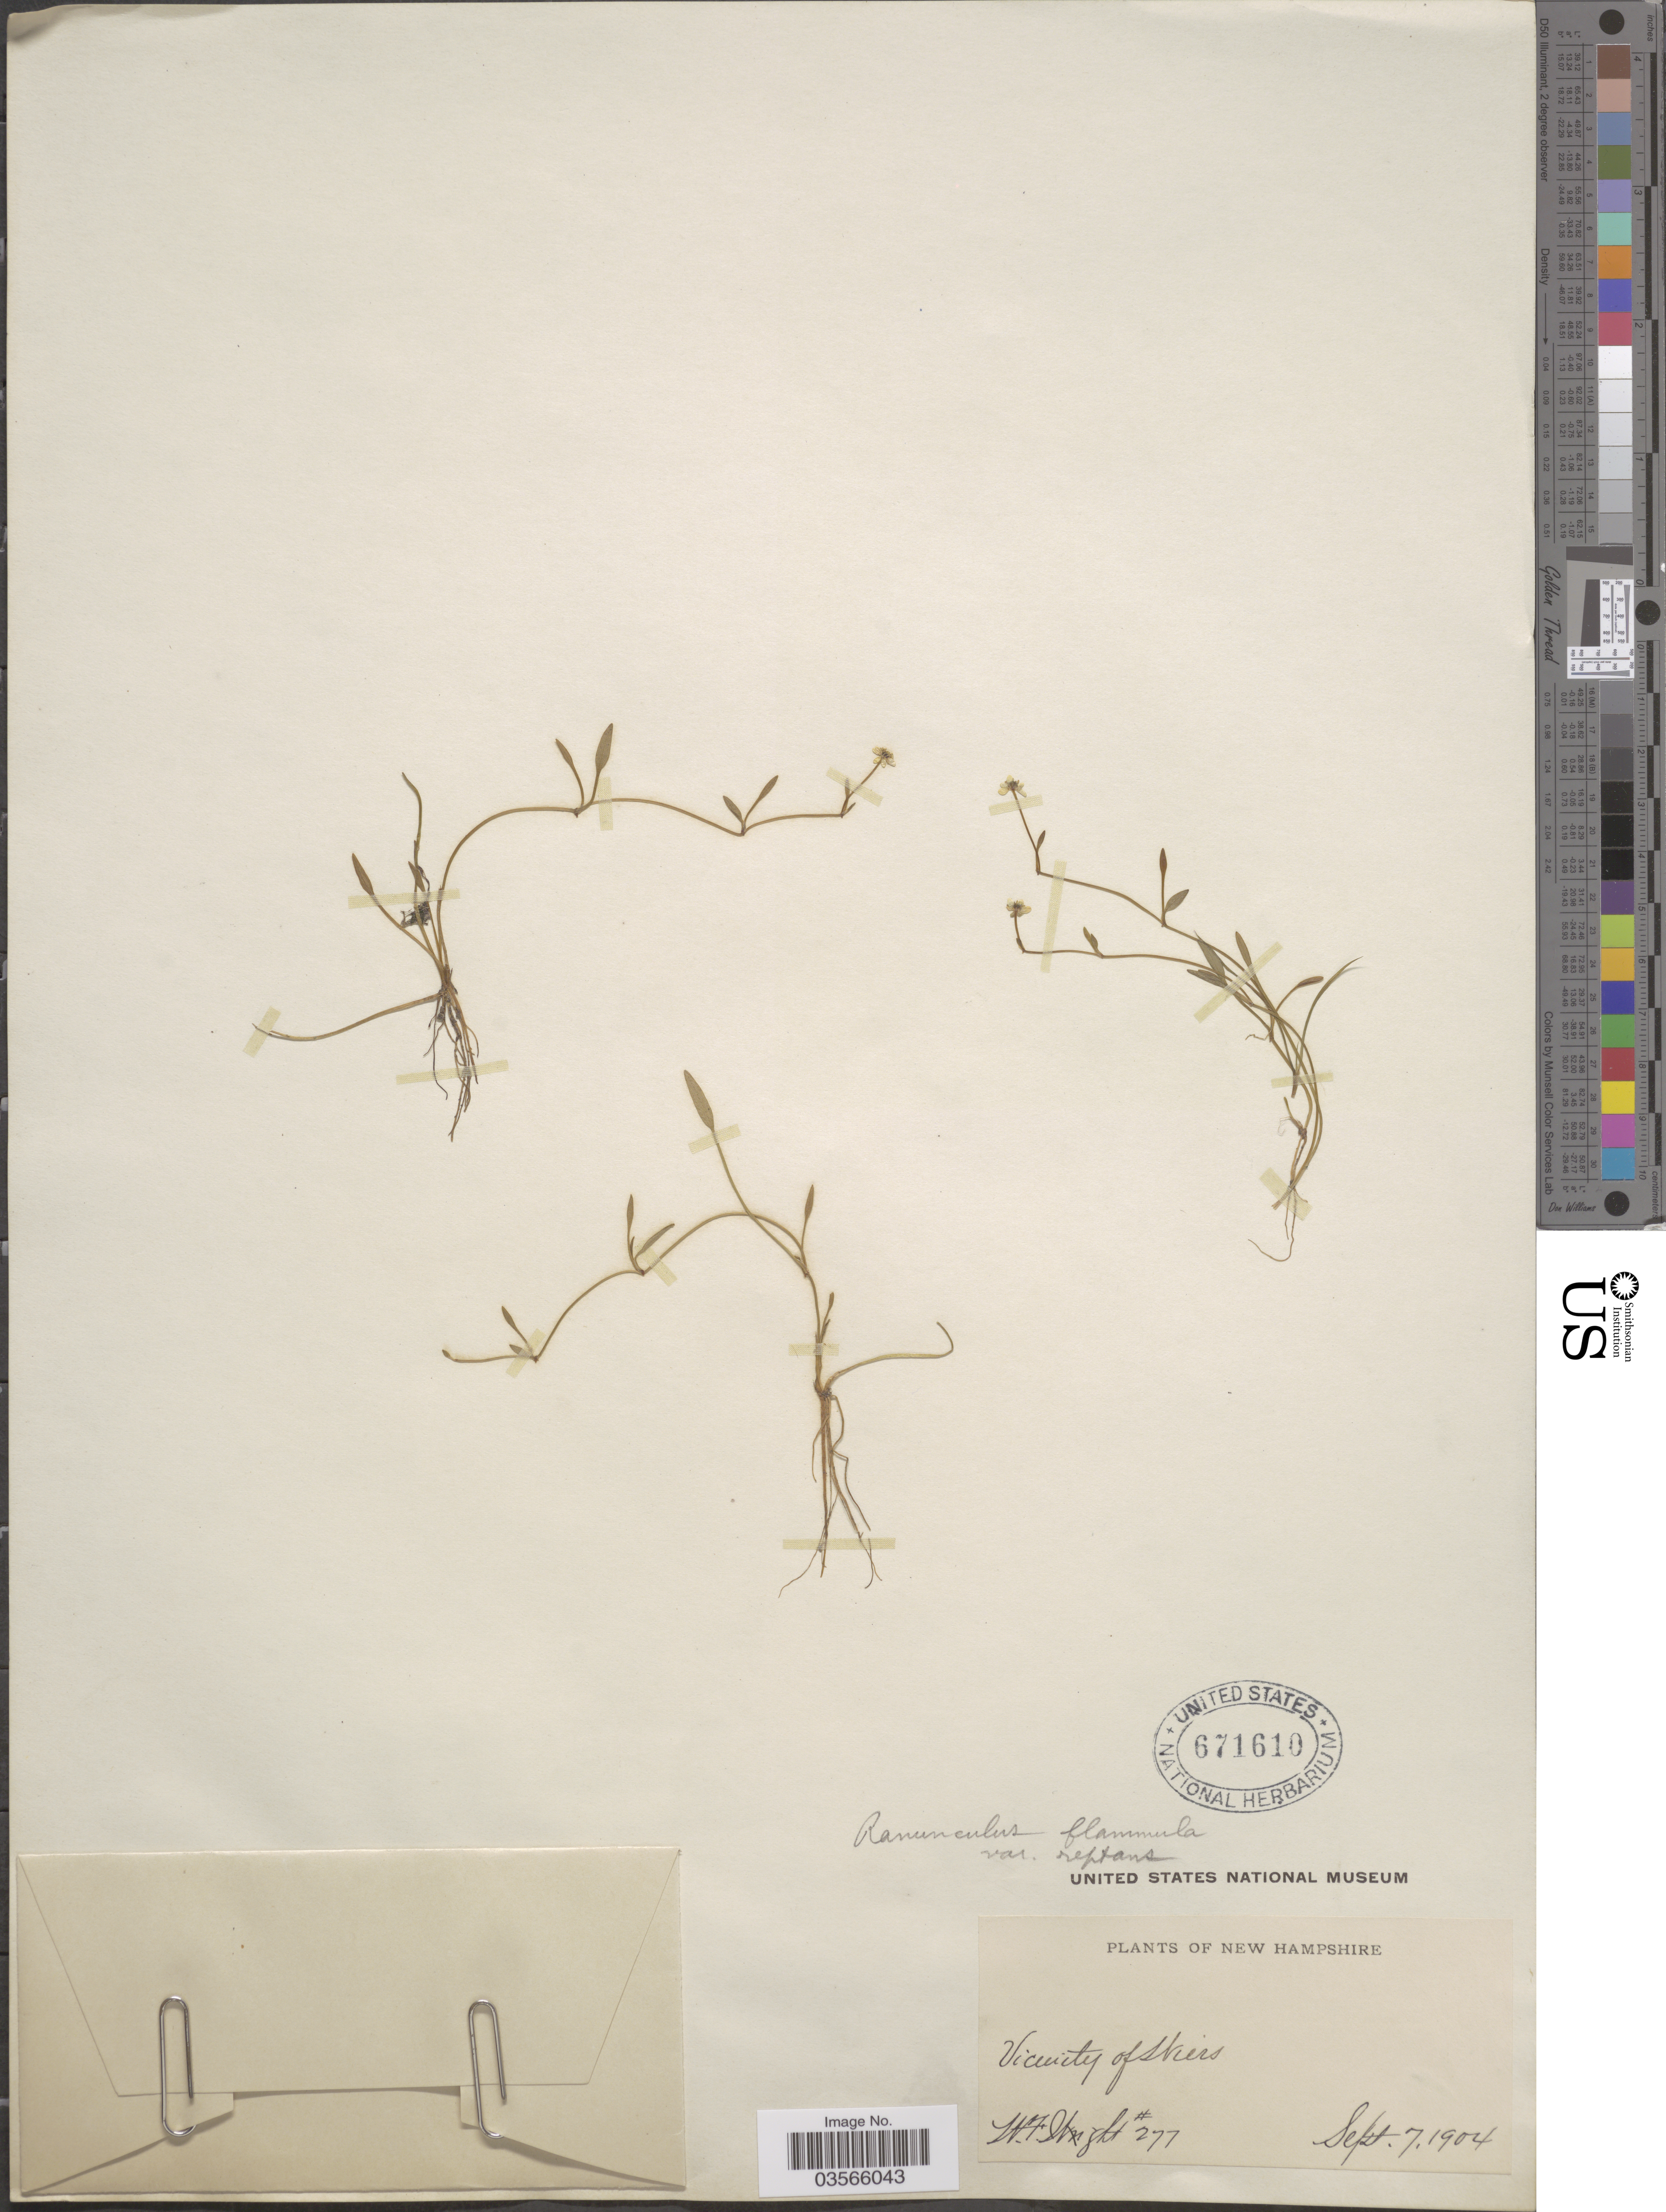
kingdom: Plantae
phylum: Tracheophyta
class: Magnoliopsida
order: Ranunculales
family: Ranunculaceae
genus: Ranunculus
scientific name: Ranunculus flammula var. filiformis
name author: (Michx.) Hook.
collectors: W. F. Wright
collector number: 277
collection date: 1904-09-07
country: United States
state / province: New Hampshire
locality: Vicinity of Wiers.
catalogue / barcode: US 671610